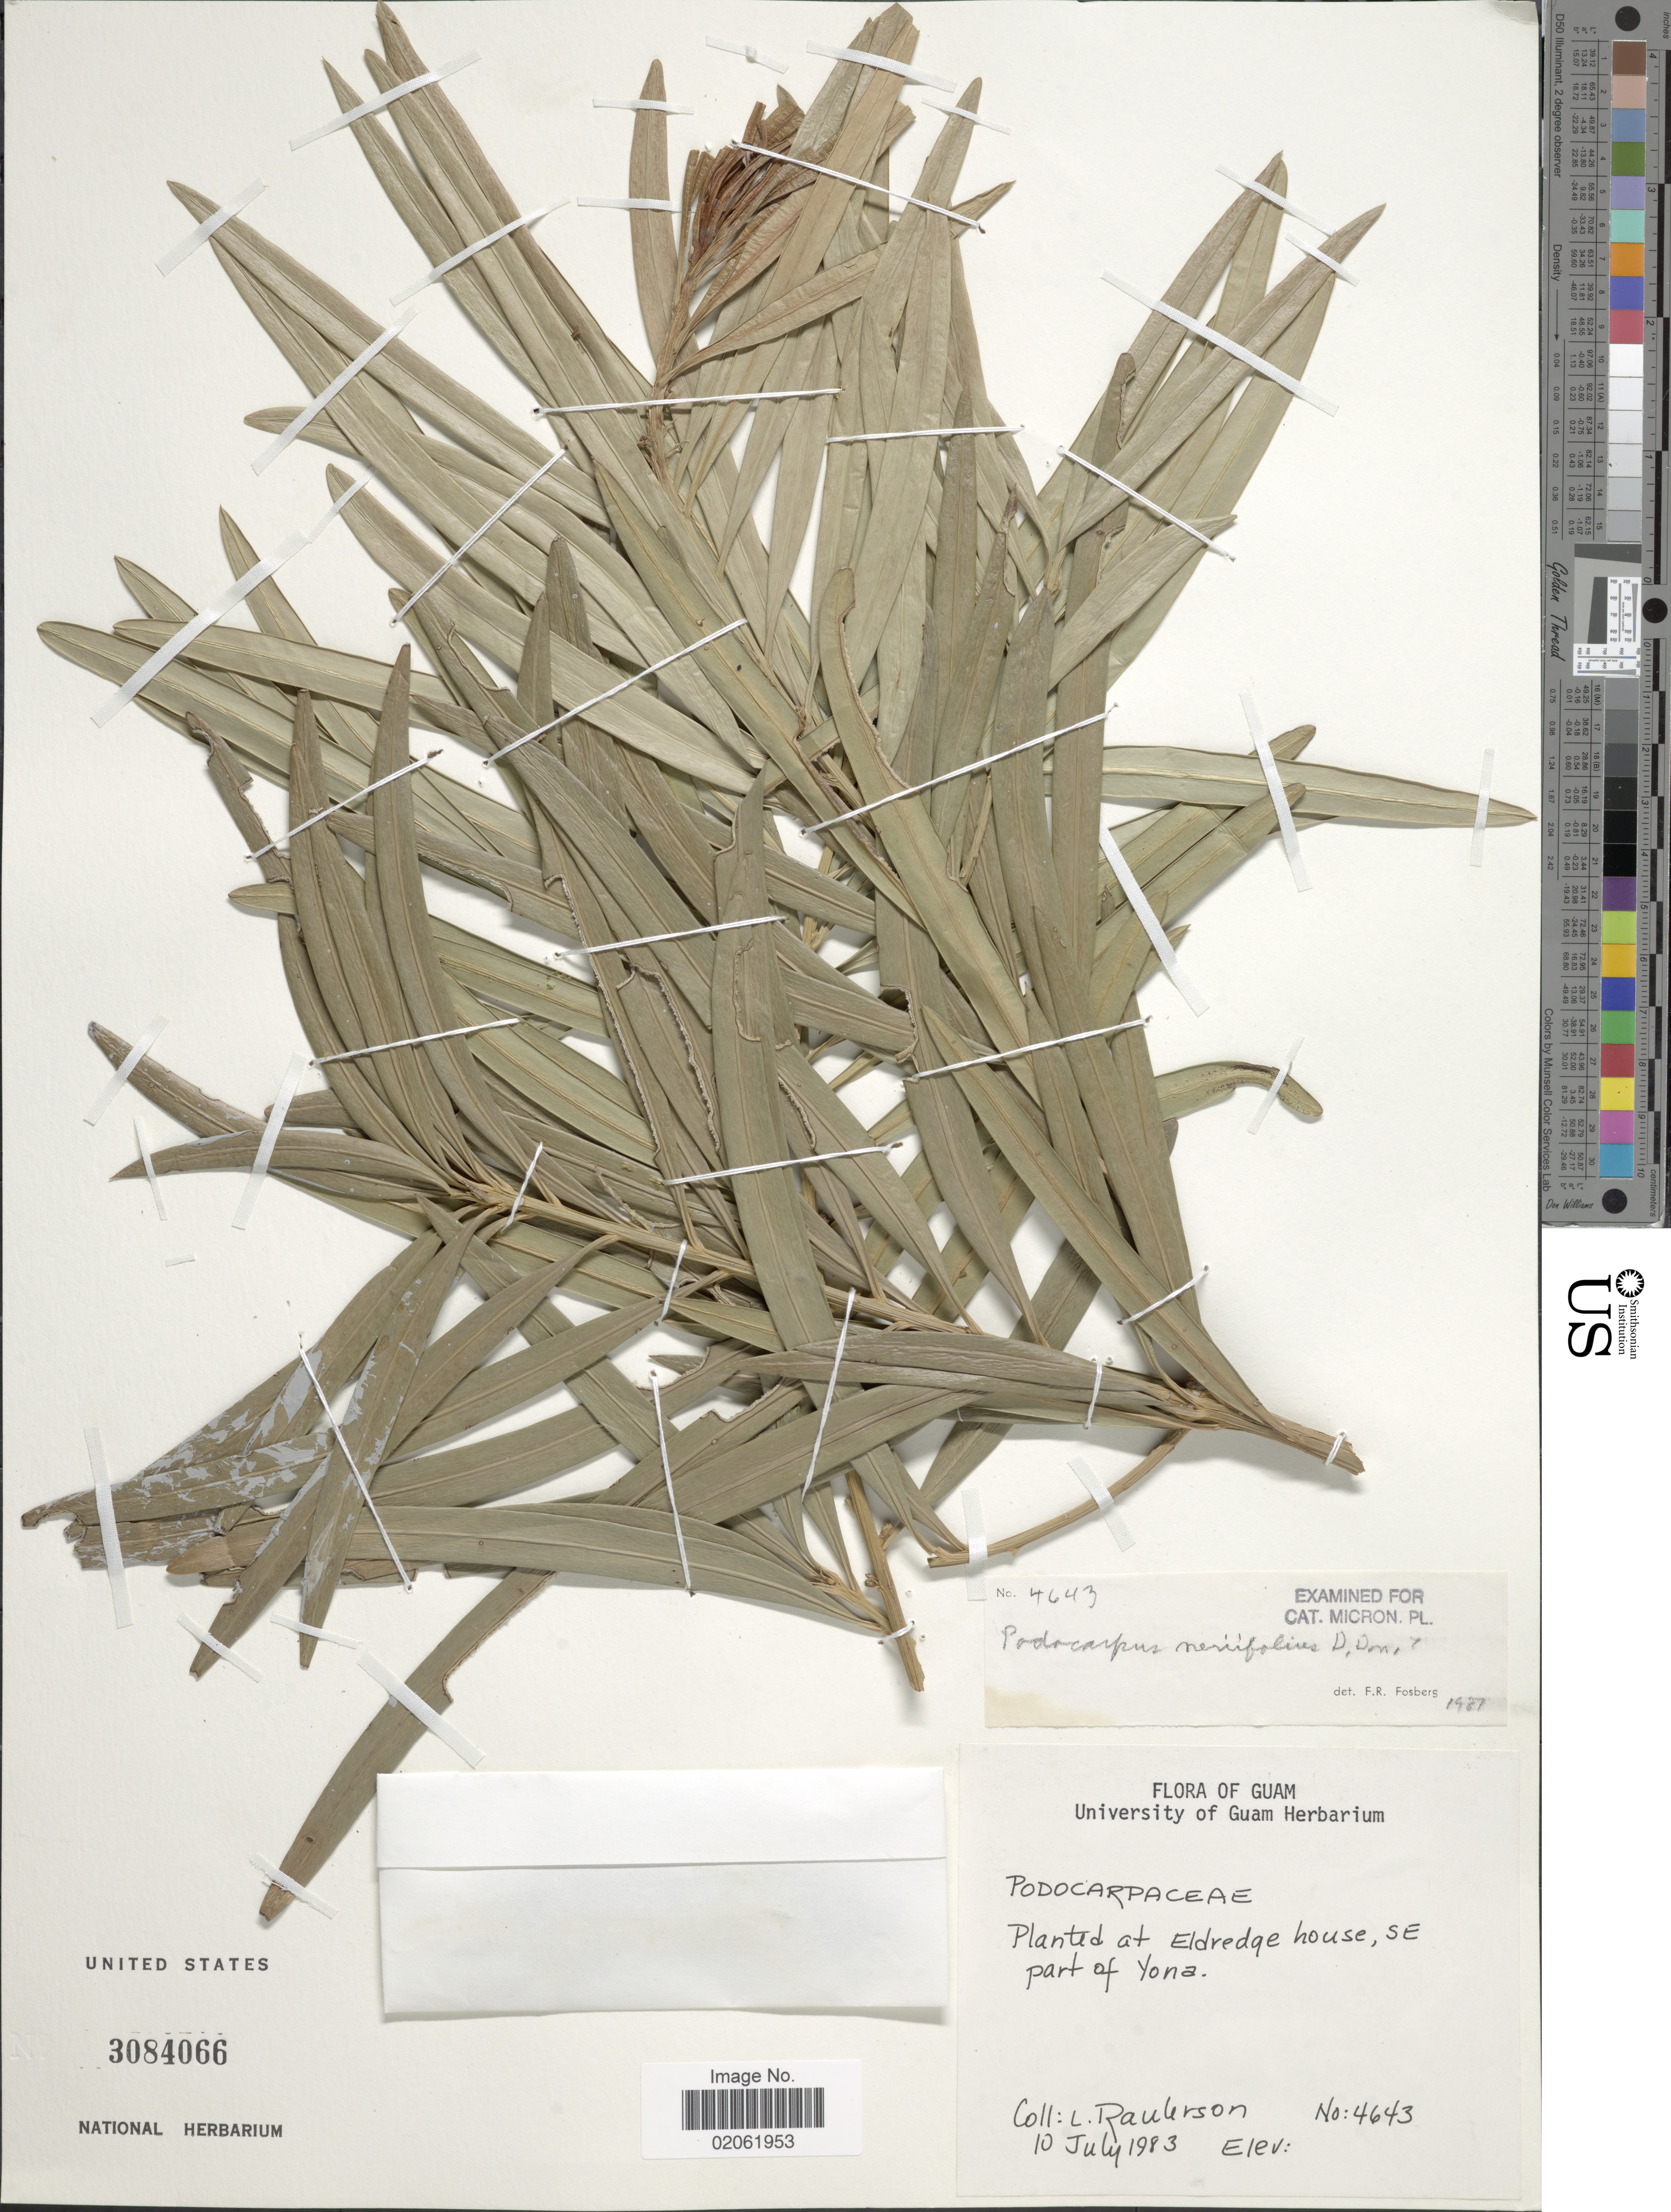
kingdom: Plantae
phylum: Tracheophyta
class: Pinopsida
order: Pinales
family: Podocarpaceae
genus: Podocarpus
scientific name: Podocarpus neriifolius var. neriifolius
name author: D. Don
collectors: L. Raulerson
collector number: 4643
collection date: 1983-07-10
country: Guam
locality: Guam, Eldredge house, SE part of Yona.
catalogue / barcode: US 3084066